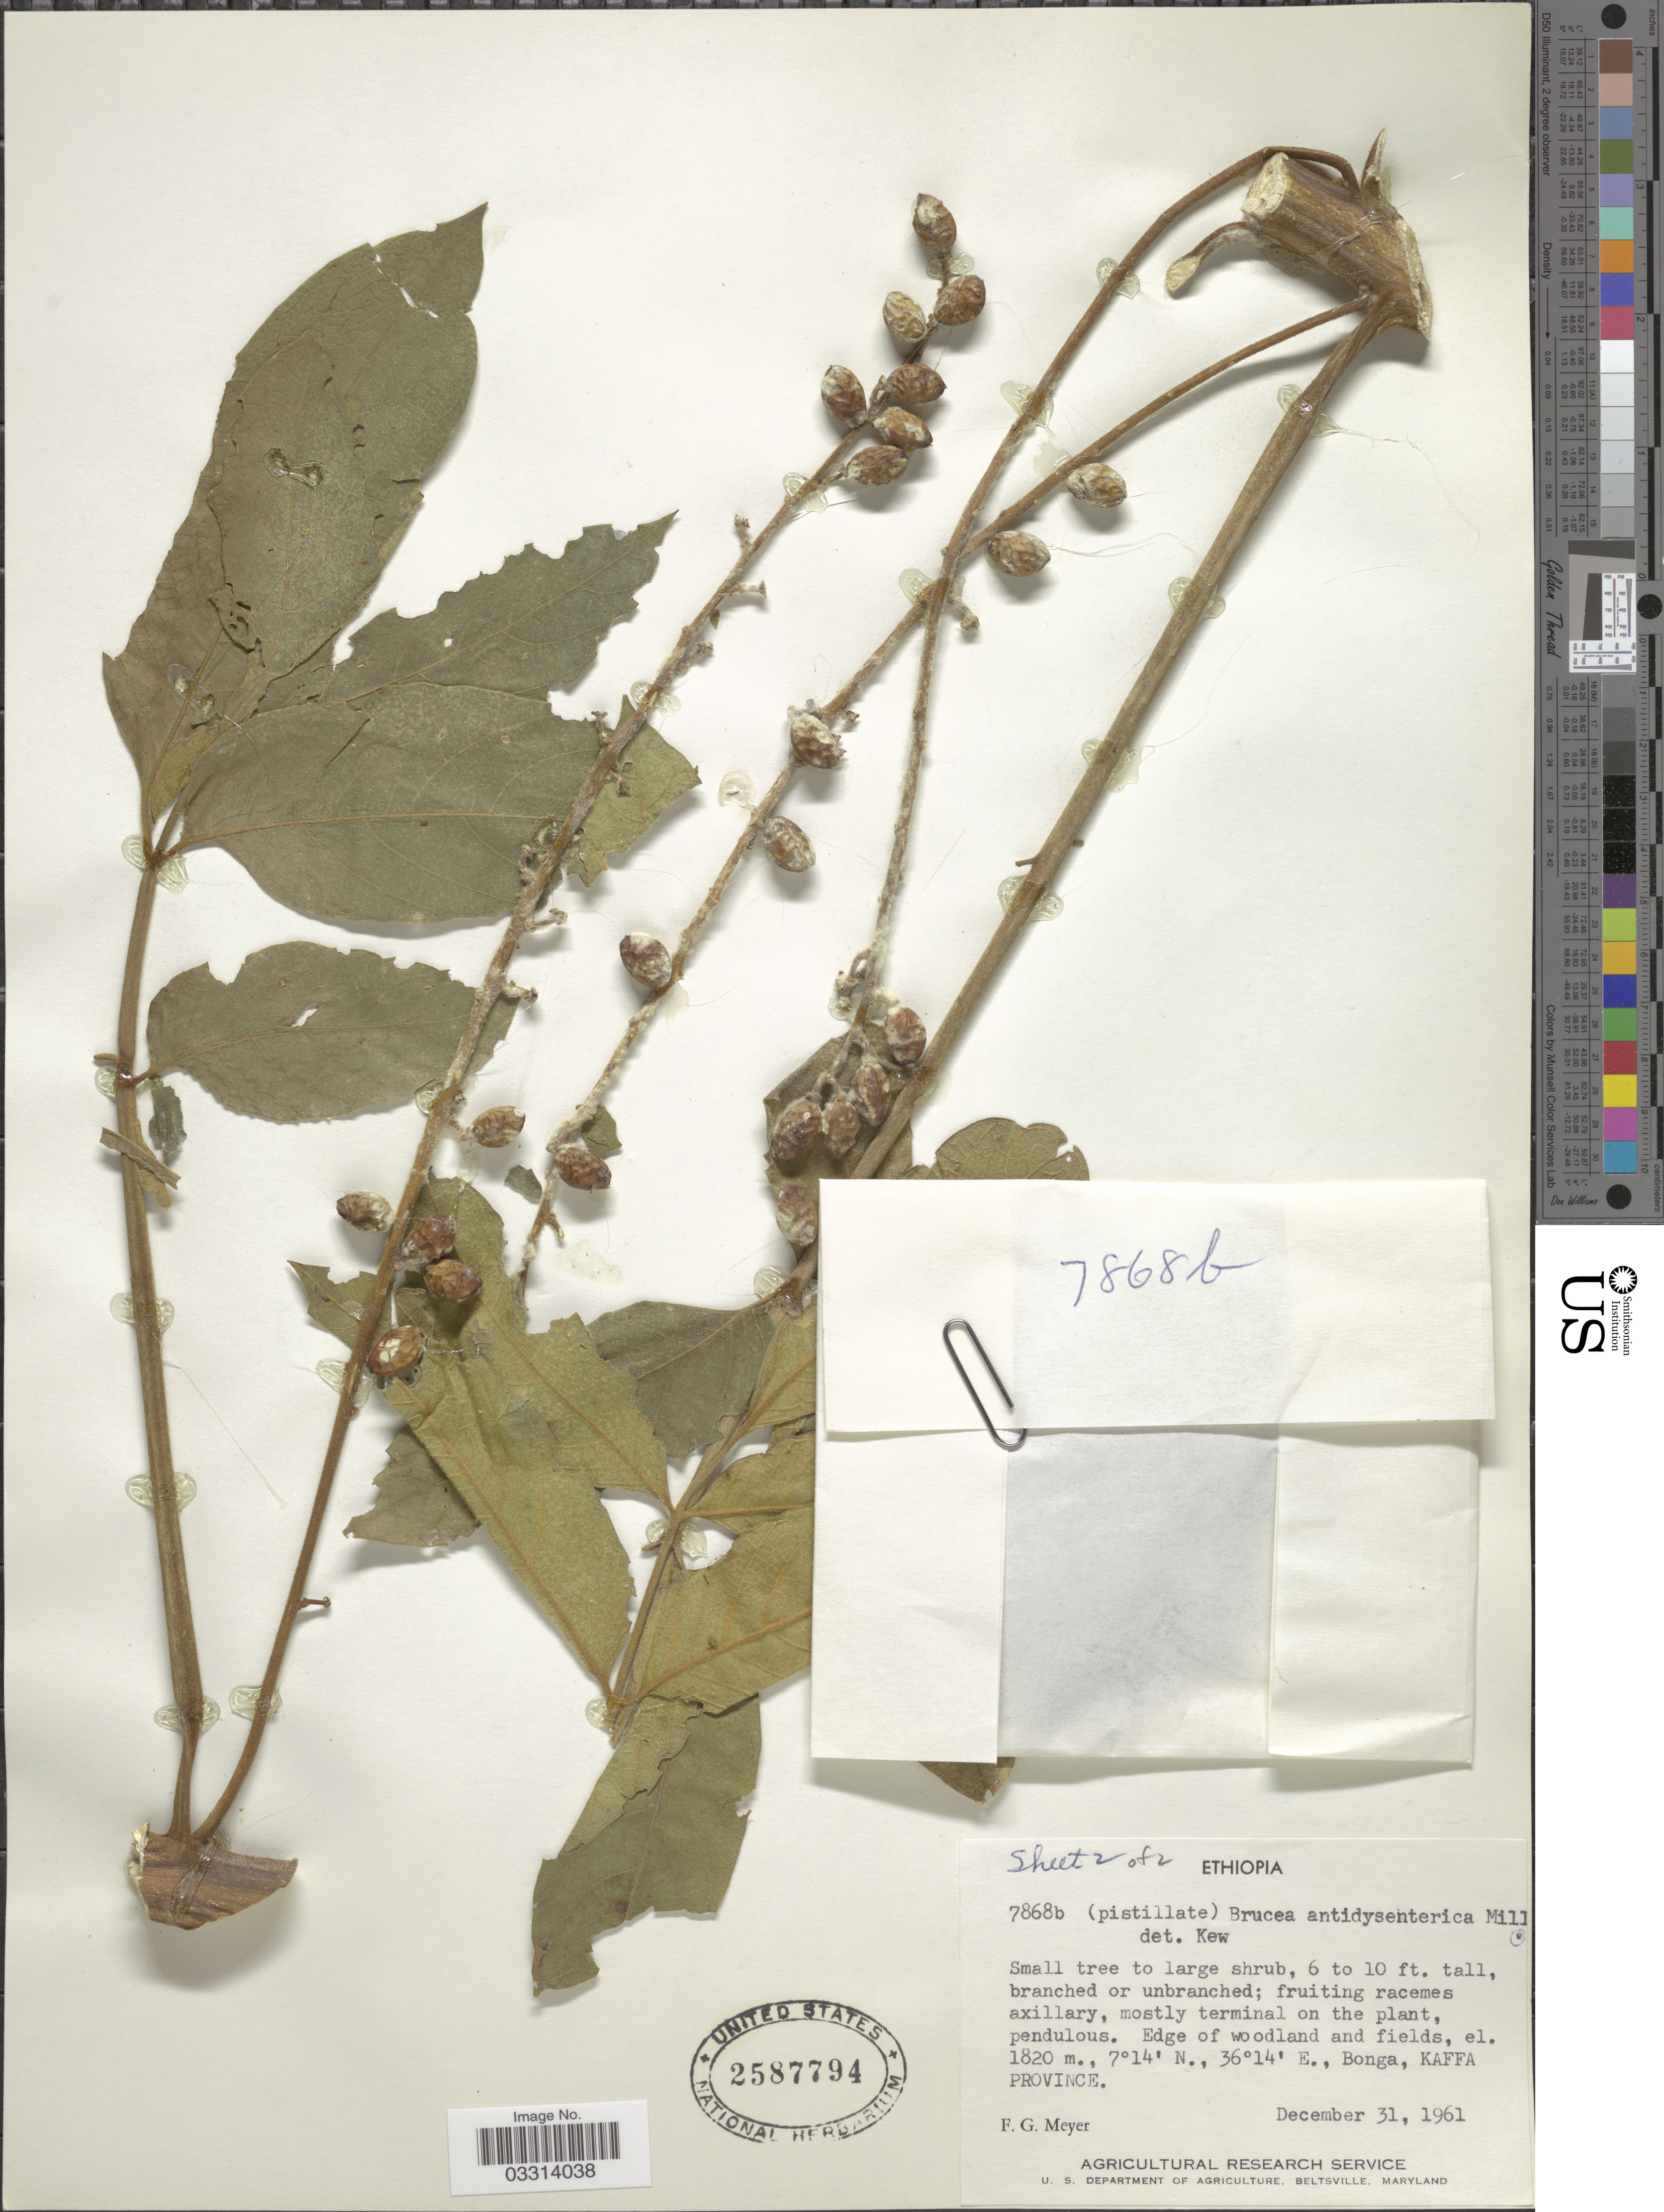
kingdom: Plantae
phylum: Tracheophyta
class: Magnoliopsida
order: Sapindales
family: Simaroubaceae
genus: Brucea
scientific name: Brucea antidysenterica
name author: J.F. Mill.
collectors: F. G. Meyer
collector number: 7868b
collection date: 1961-12-31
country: Ethiopia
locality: Bonga, Kaffa Province.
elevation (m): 1820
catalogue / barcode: US 2587794